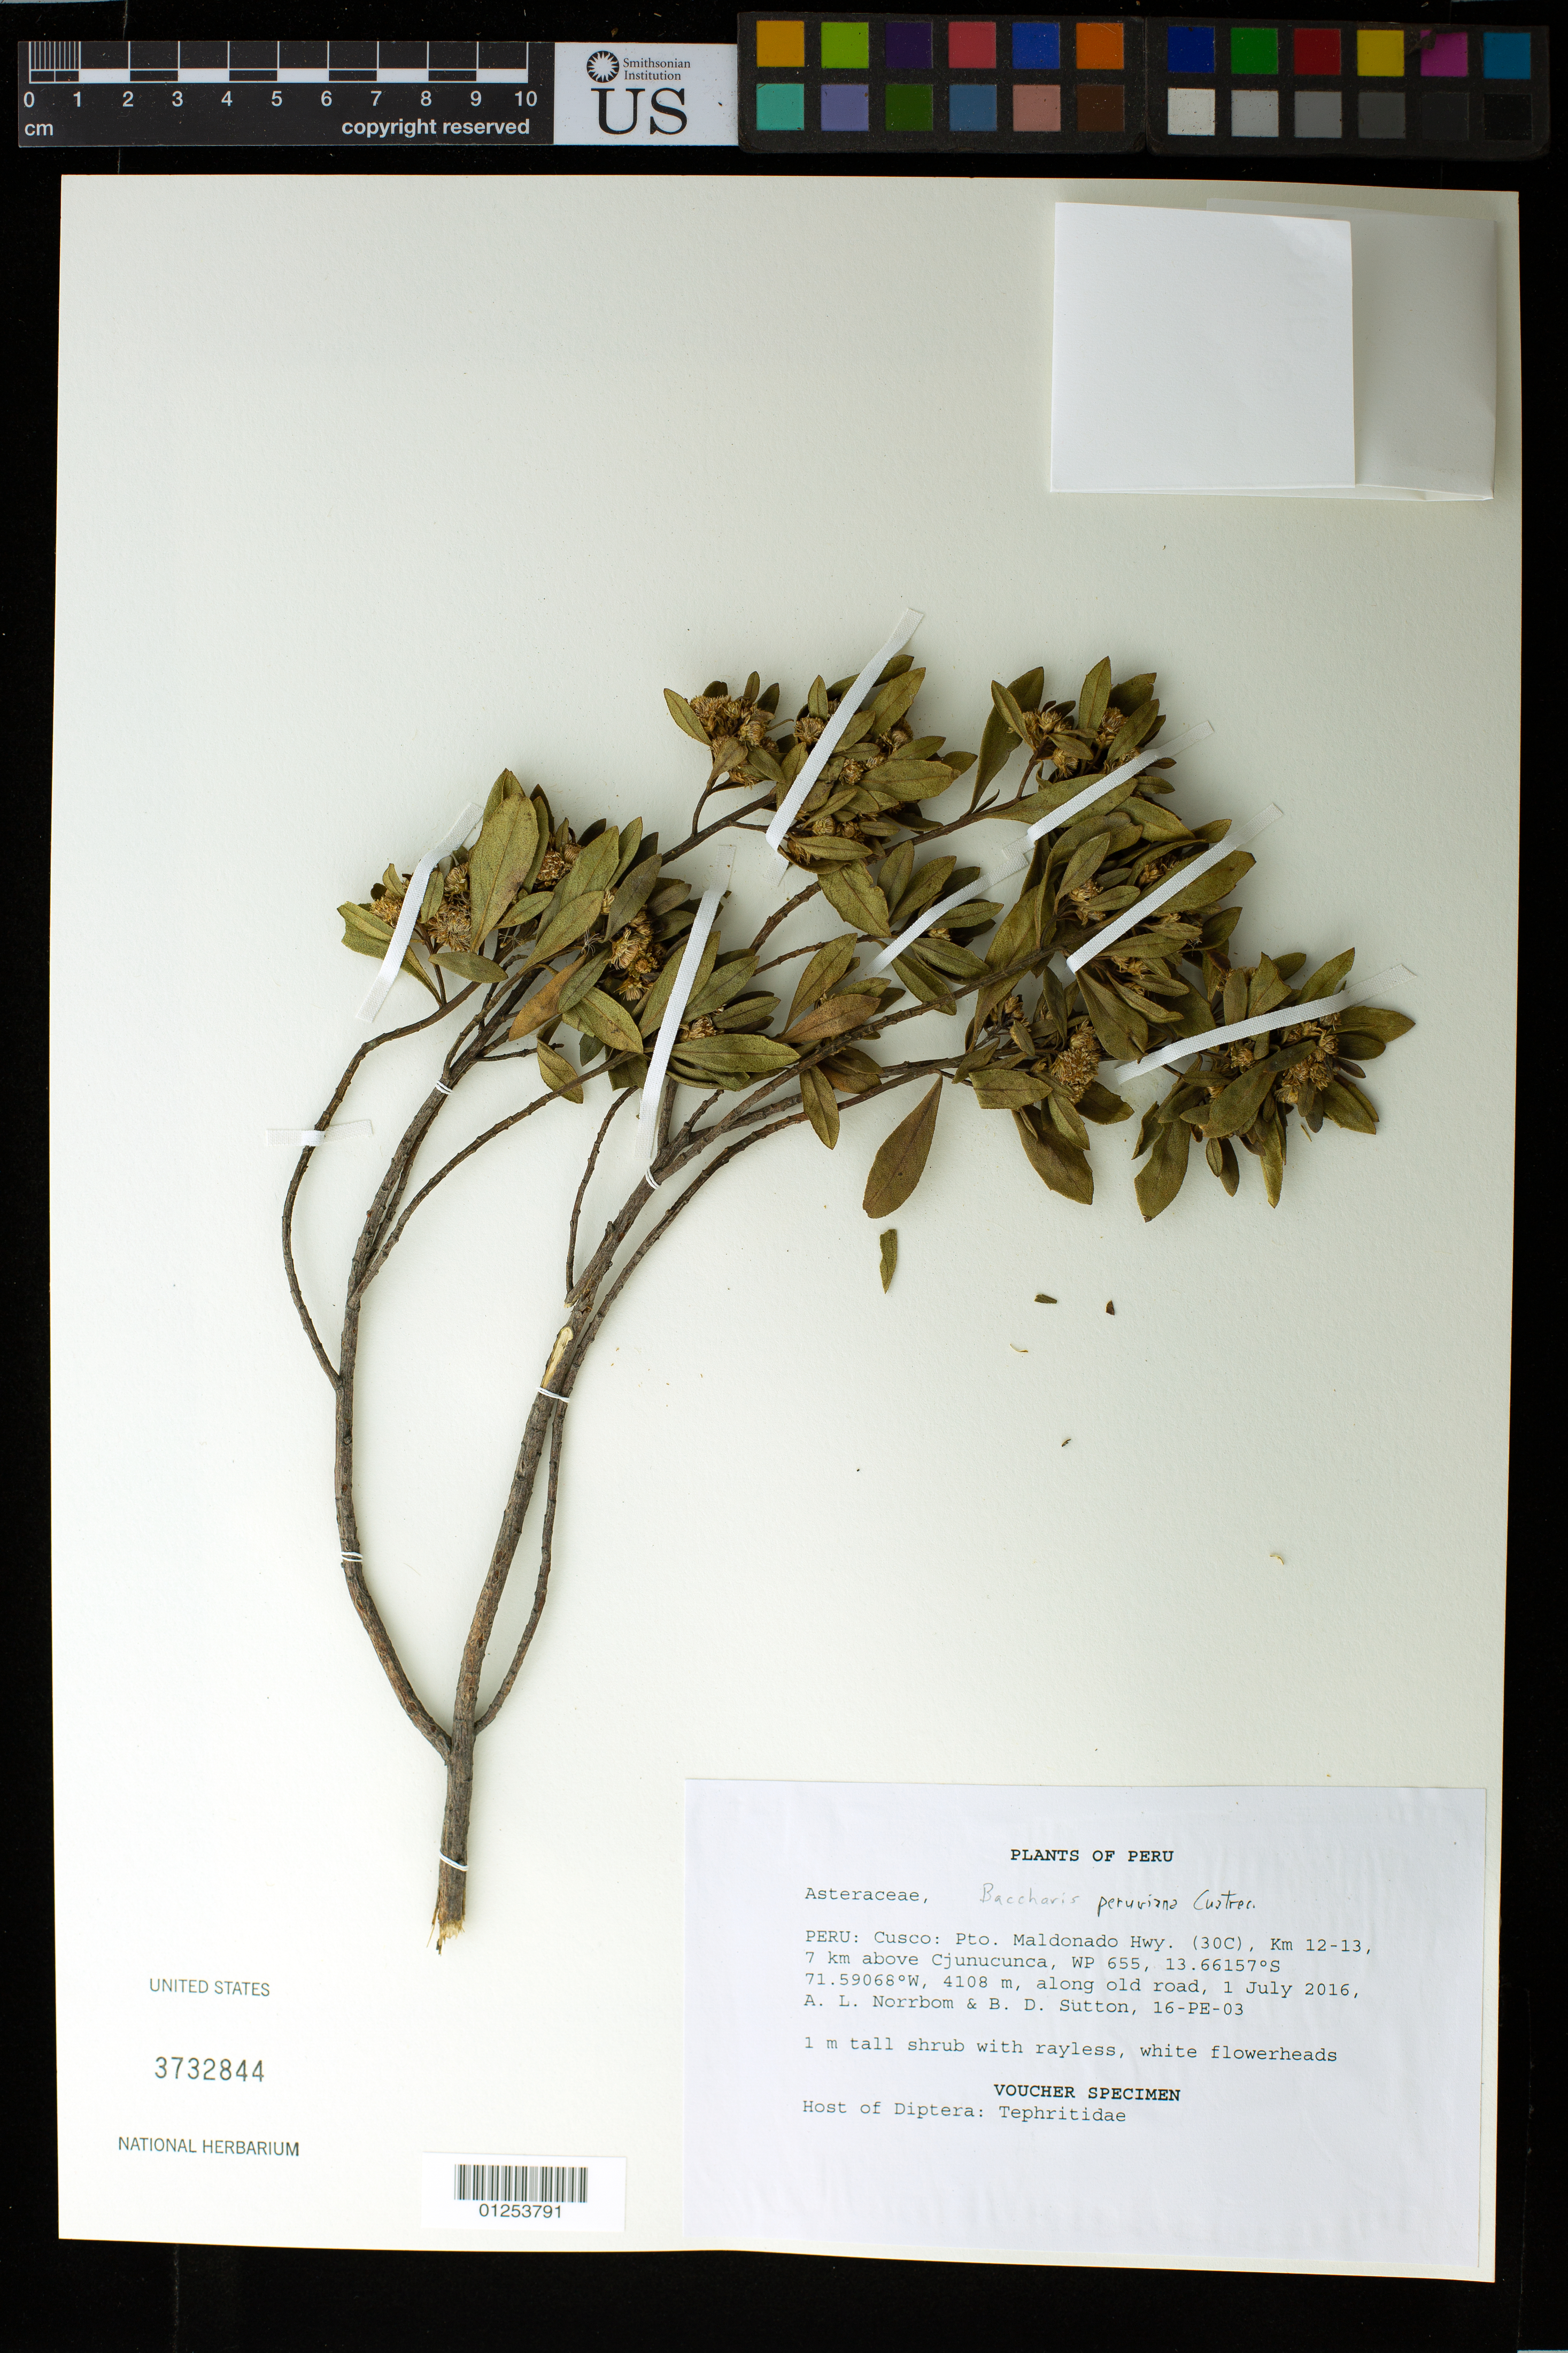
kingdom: Plantae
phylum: Tracheophyta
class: Magnoliopsida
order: Asterales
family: Asteraceae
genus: Baccharis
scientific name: Baccharis peruviana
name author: Cuatrec.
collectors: A. L. Norrbom & B. Sutton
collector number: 16-PE-03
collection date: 2016-07-01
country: Peru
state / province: Cusco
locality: Pto. Maldonado Hwy. (30C), Km 12-13, 7 km above Cjunucunca, WP 665. Along old road.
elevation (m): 4108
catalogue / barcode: US 3732844